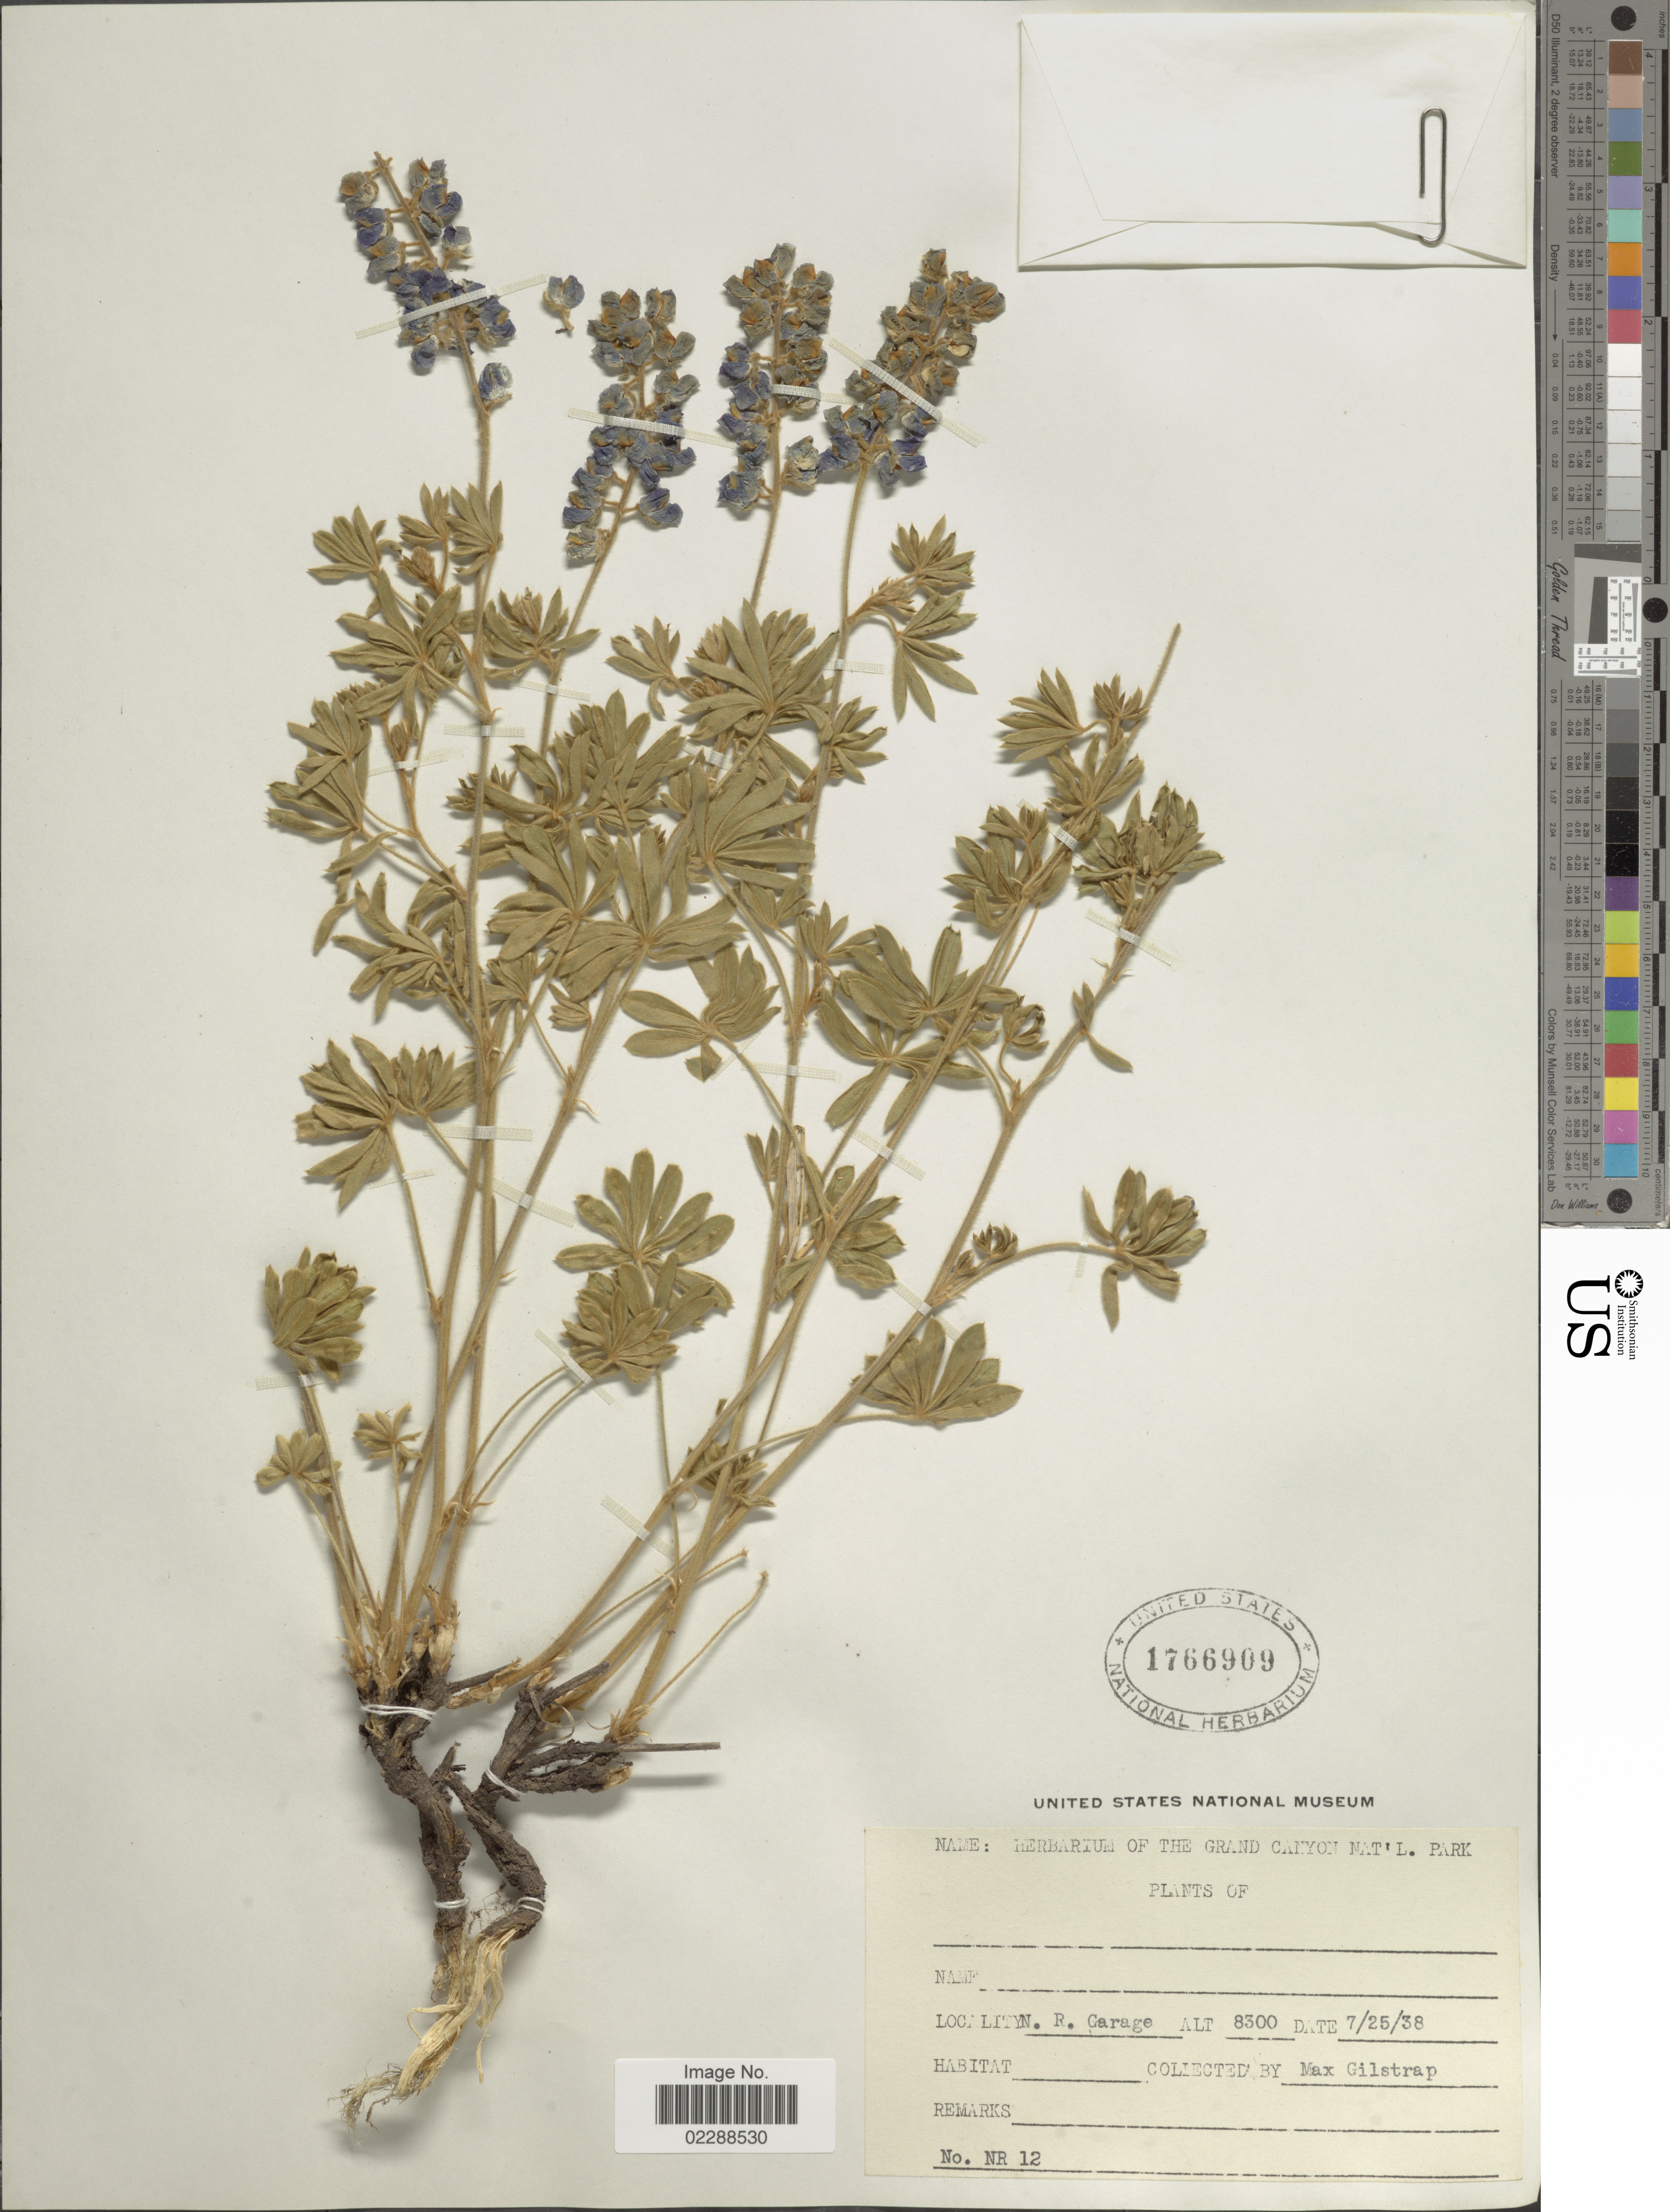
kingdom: Plantae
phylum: Tracheophyta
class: Magnoliopsida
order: Fabales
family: Fabaceae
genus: Lupinus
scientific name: Lupinus sp.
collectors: M. Gilstrap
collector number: NR 12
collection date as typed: Transcribed d/m/y: 25/7/38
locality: N. R. Garage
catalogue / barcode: US 1766909